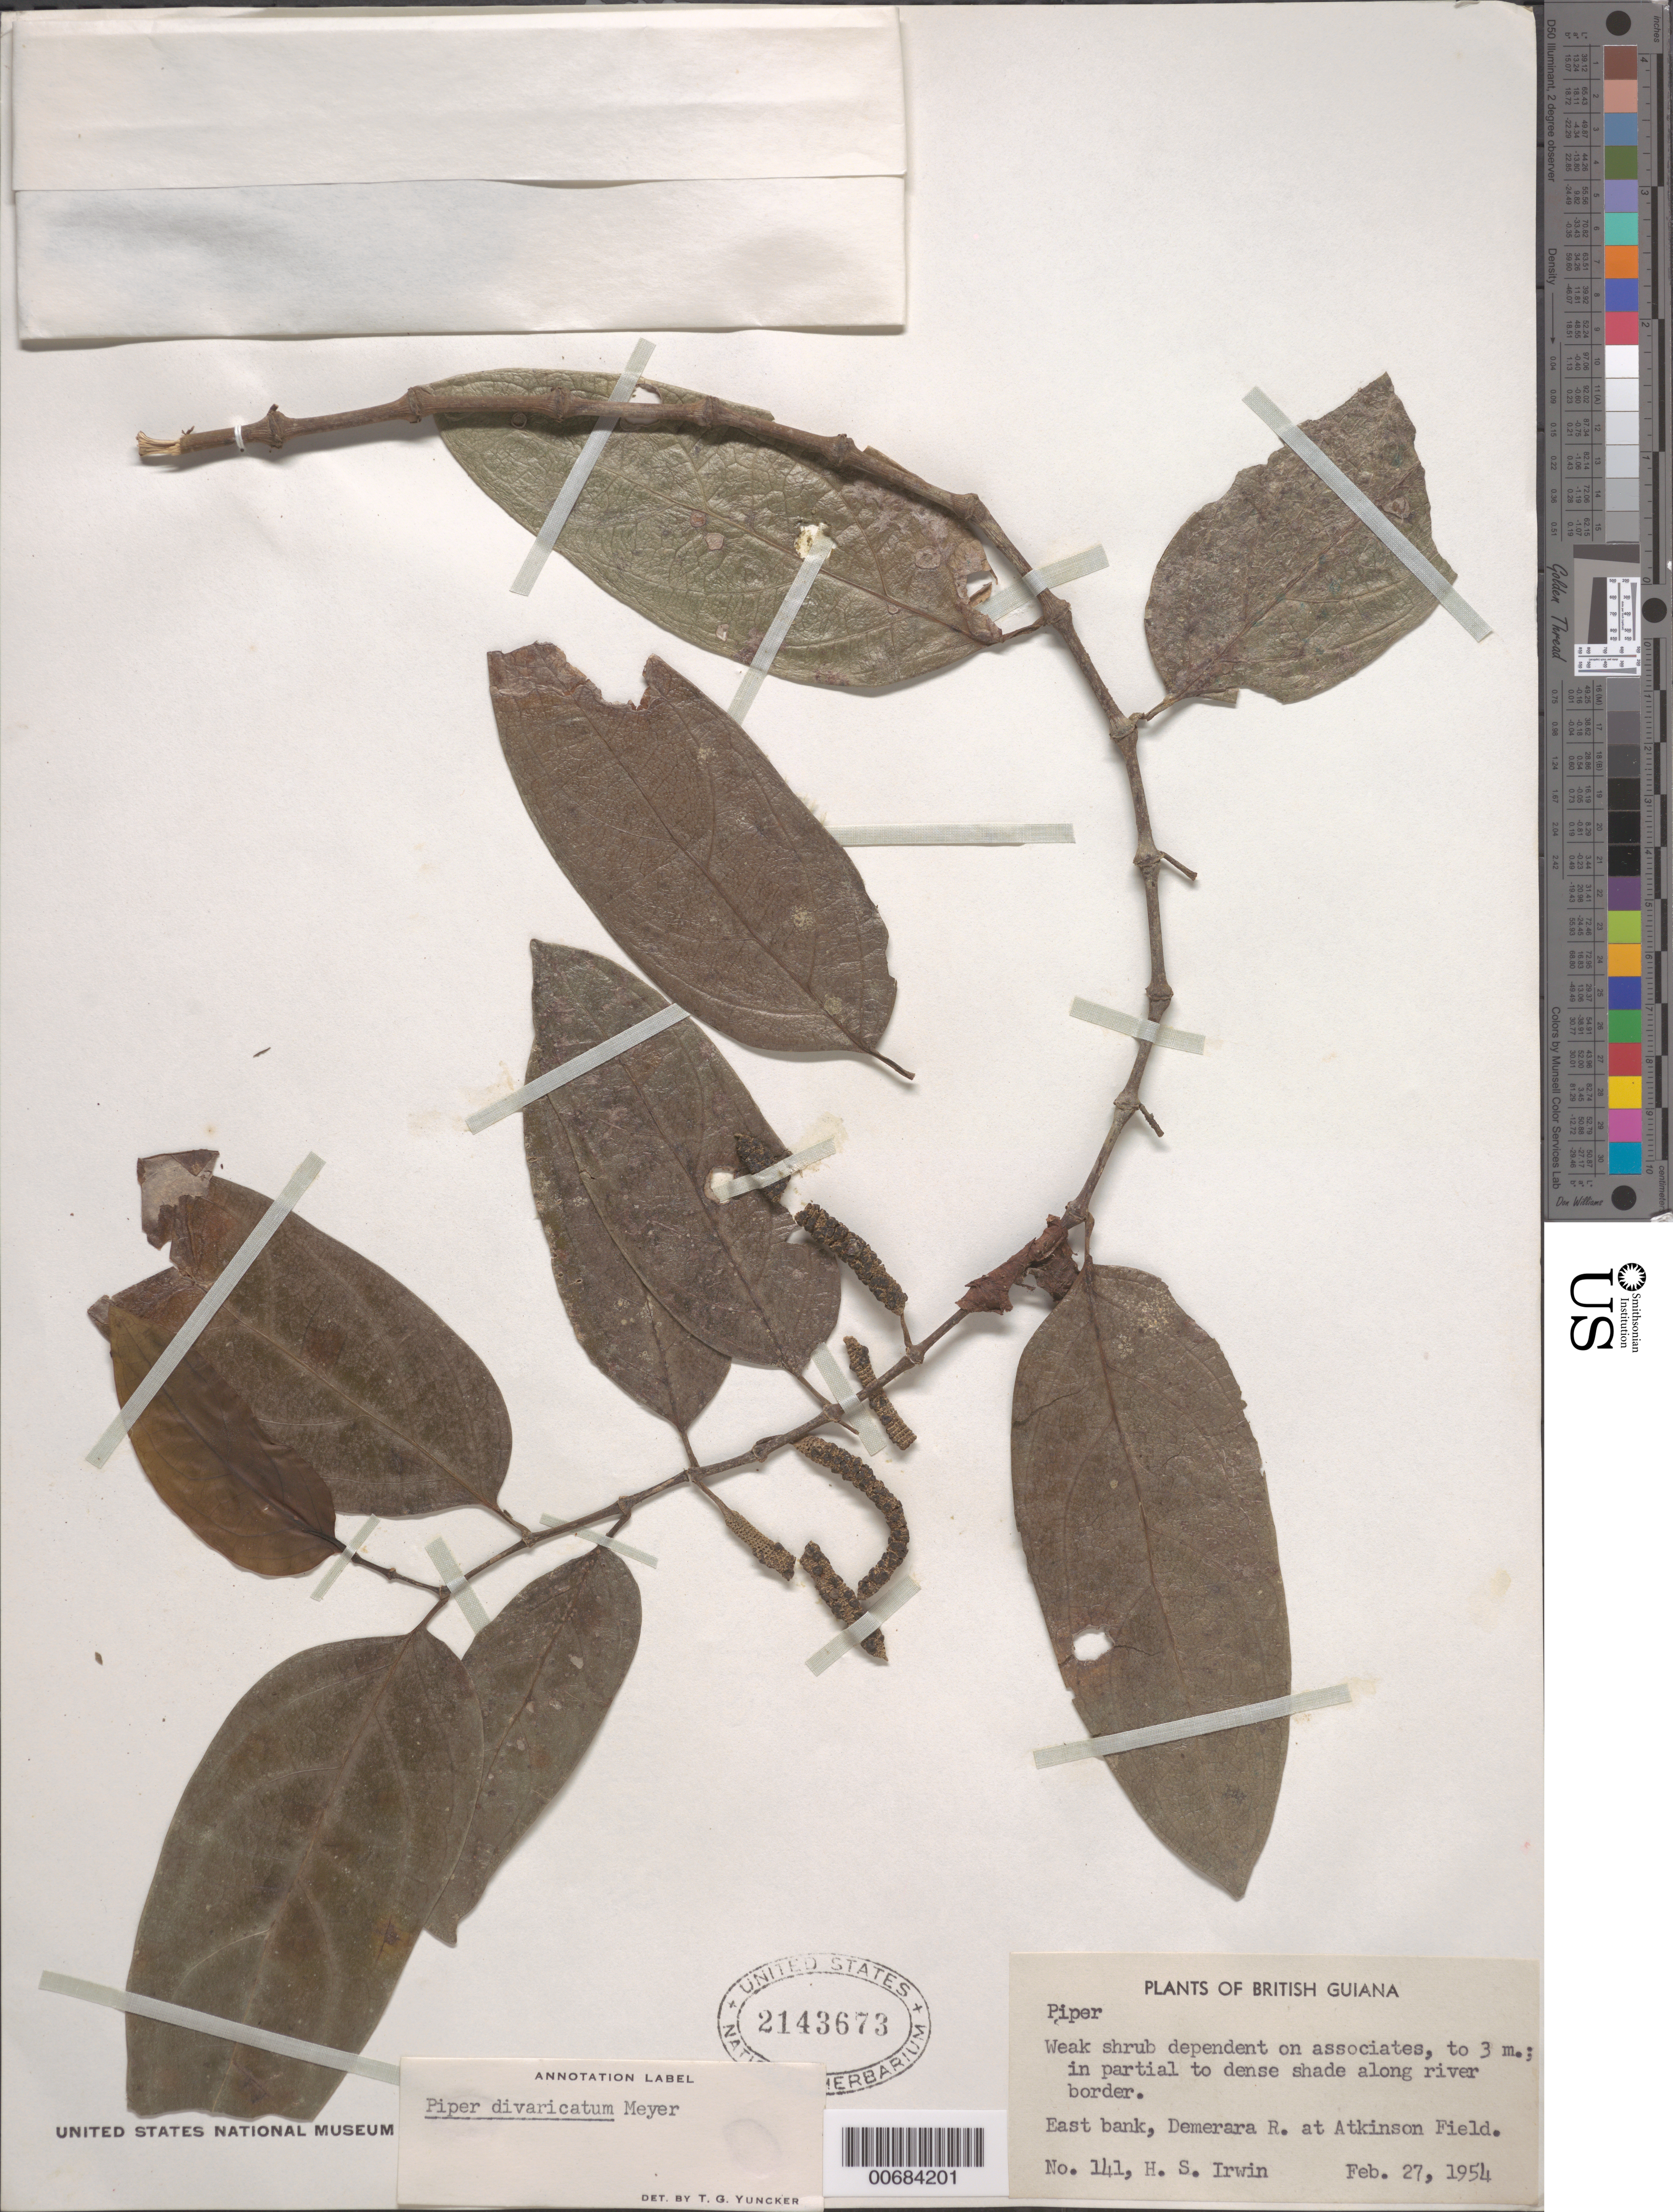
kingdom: Plantae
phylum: Tracheophyta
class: Magnoliopsida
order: Piperales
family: Piperaceae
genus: Piper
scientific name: Piper divaricatum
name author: G. Mey.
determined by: Yuncker, T. G.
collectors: H. Irwin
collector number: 141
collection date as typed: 27-Feb-54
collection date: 1954-02-27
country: Guyana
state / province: Demerara-Mahaica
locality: Atkinson Field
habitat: Partial to dense shade along river border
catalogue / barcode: US 2143673